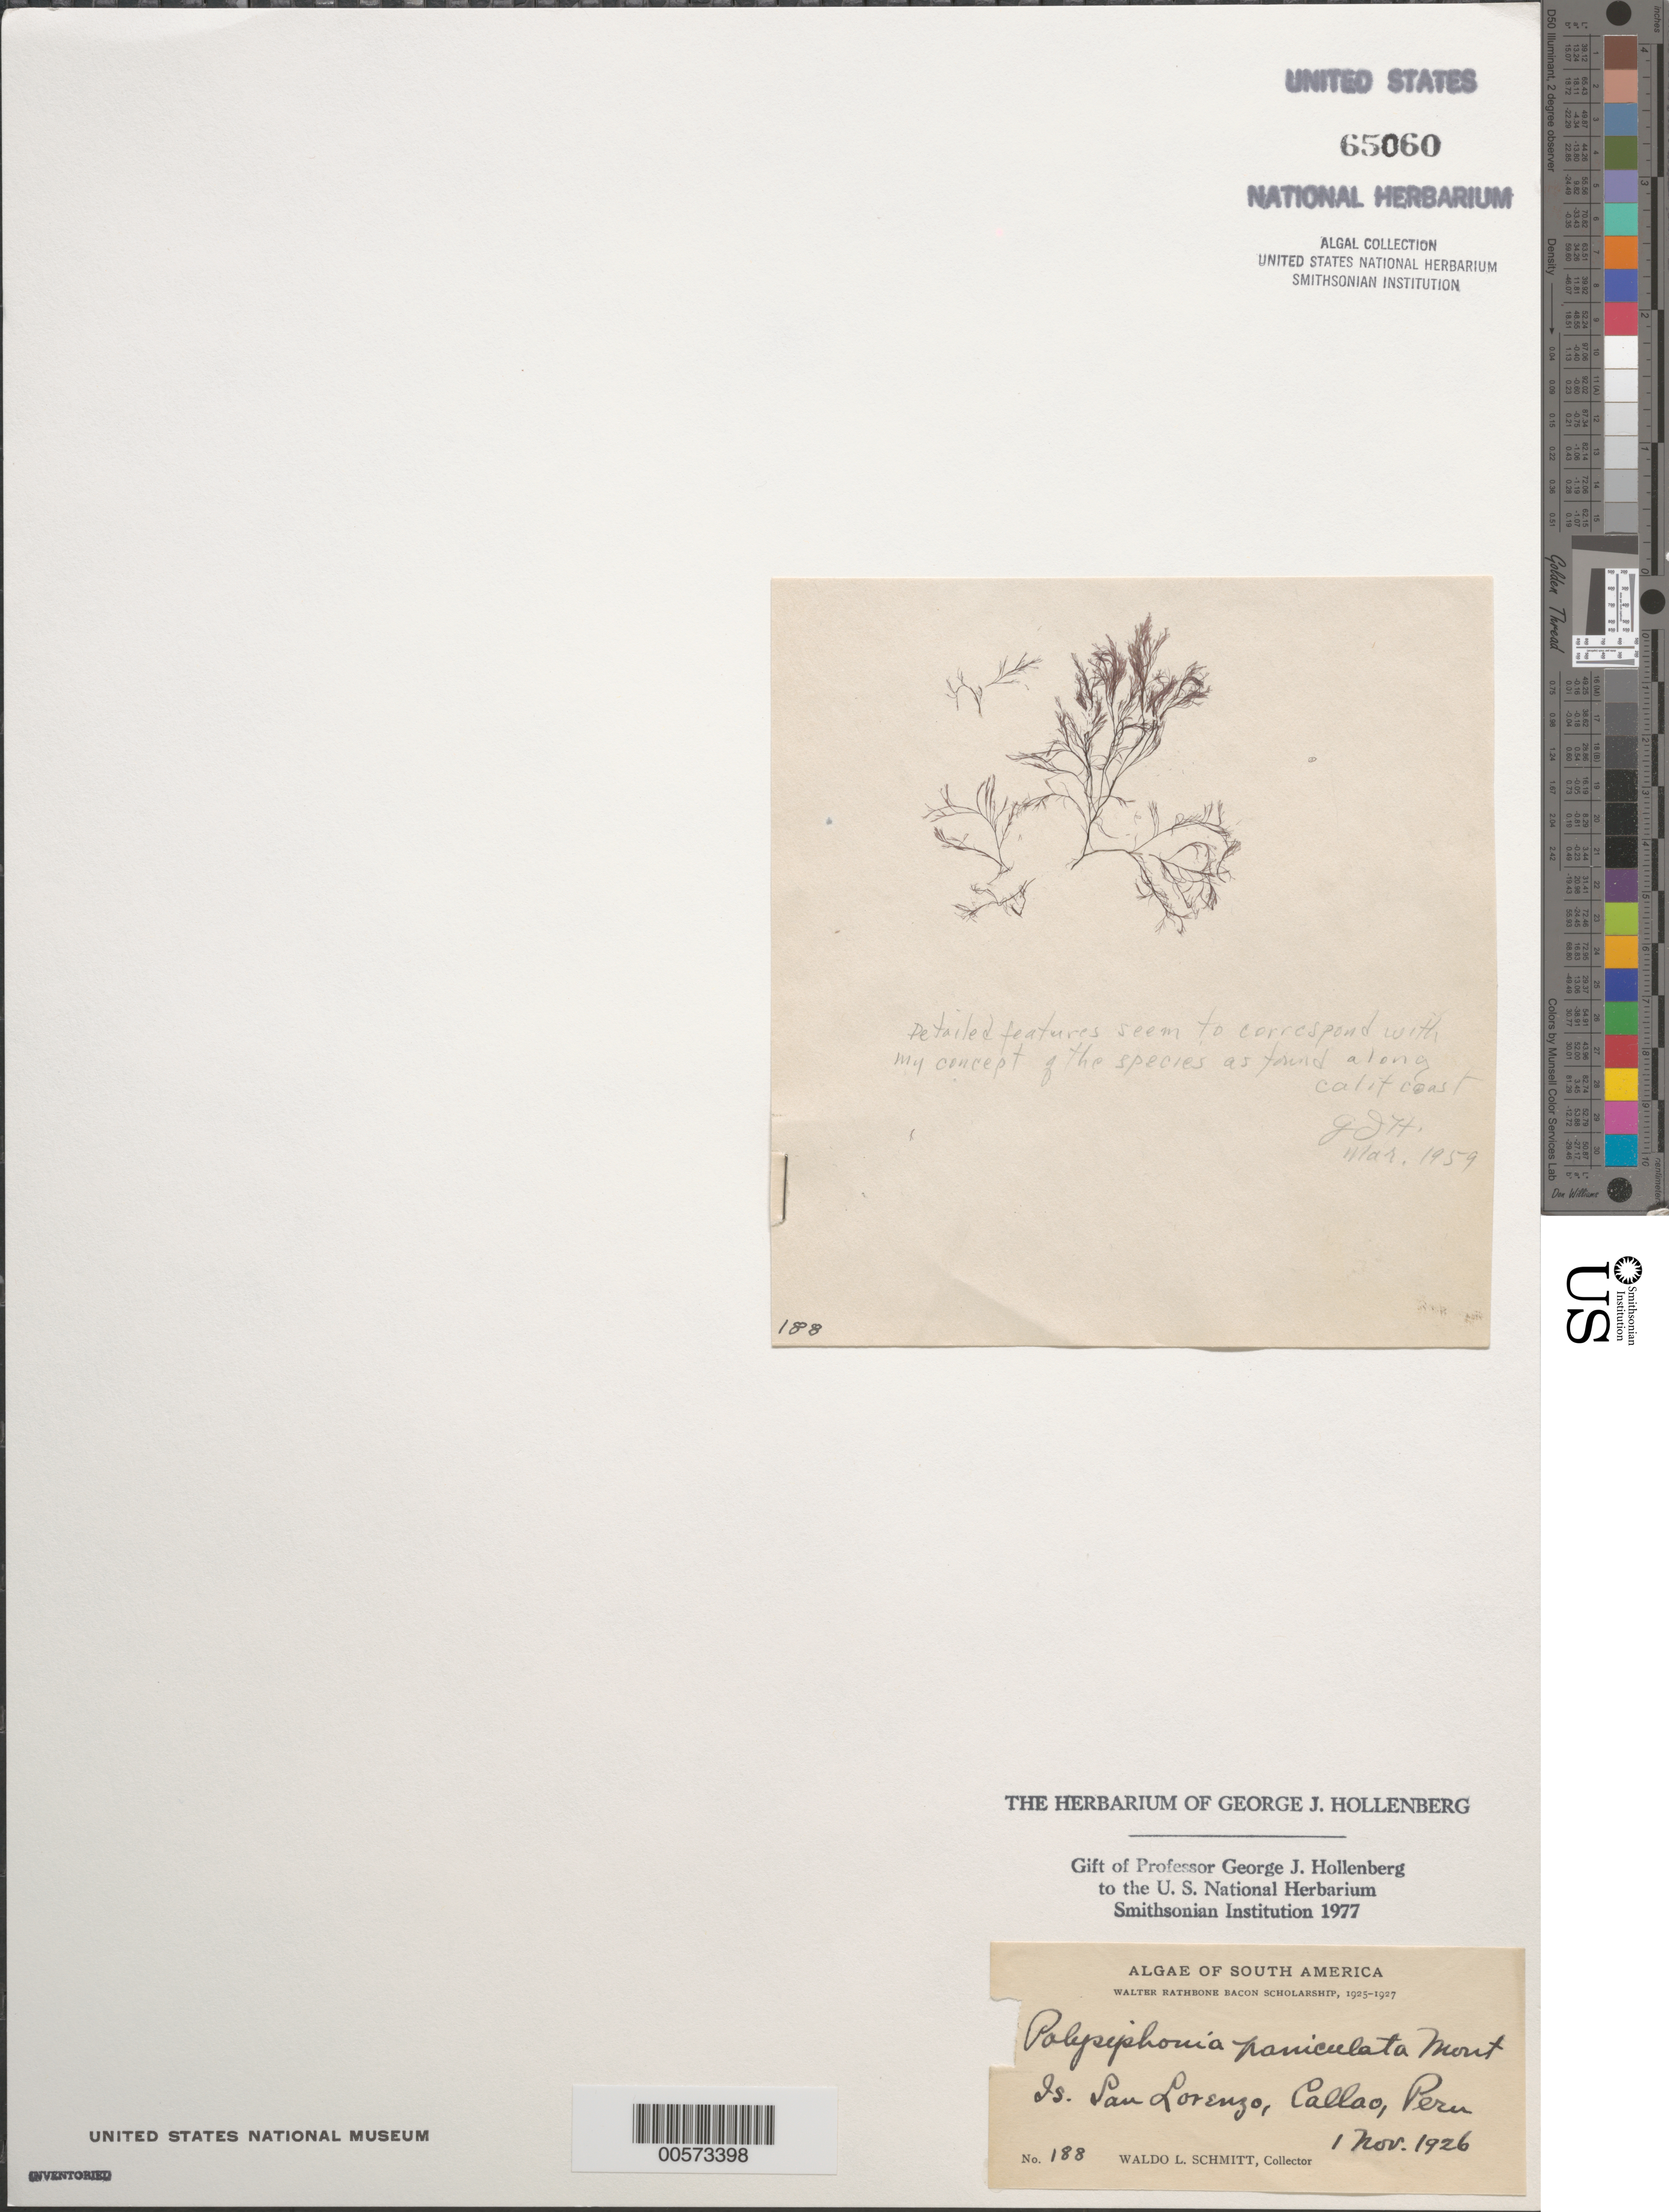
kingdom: Plantae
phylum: Rhodophyta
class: Florideophyceae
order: Ceramiales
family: Rhodomelaceae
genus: Eutrichosiphonia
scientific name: Eutrichosiphonia paniculata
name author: (Mont.) D.E.Bustamante & T.O. Cho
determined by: Algae name updating Project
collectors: W. L. Schmitt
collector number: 188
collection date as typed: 01 Nov 1926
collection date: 1926-11-01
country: Peru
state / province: Callao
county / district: Callao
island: Isla San Lorenzo (San Lorenzo Island)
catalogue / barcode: US 65060